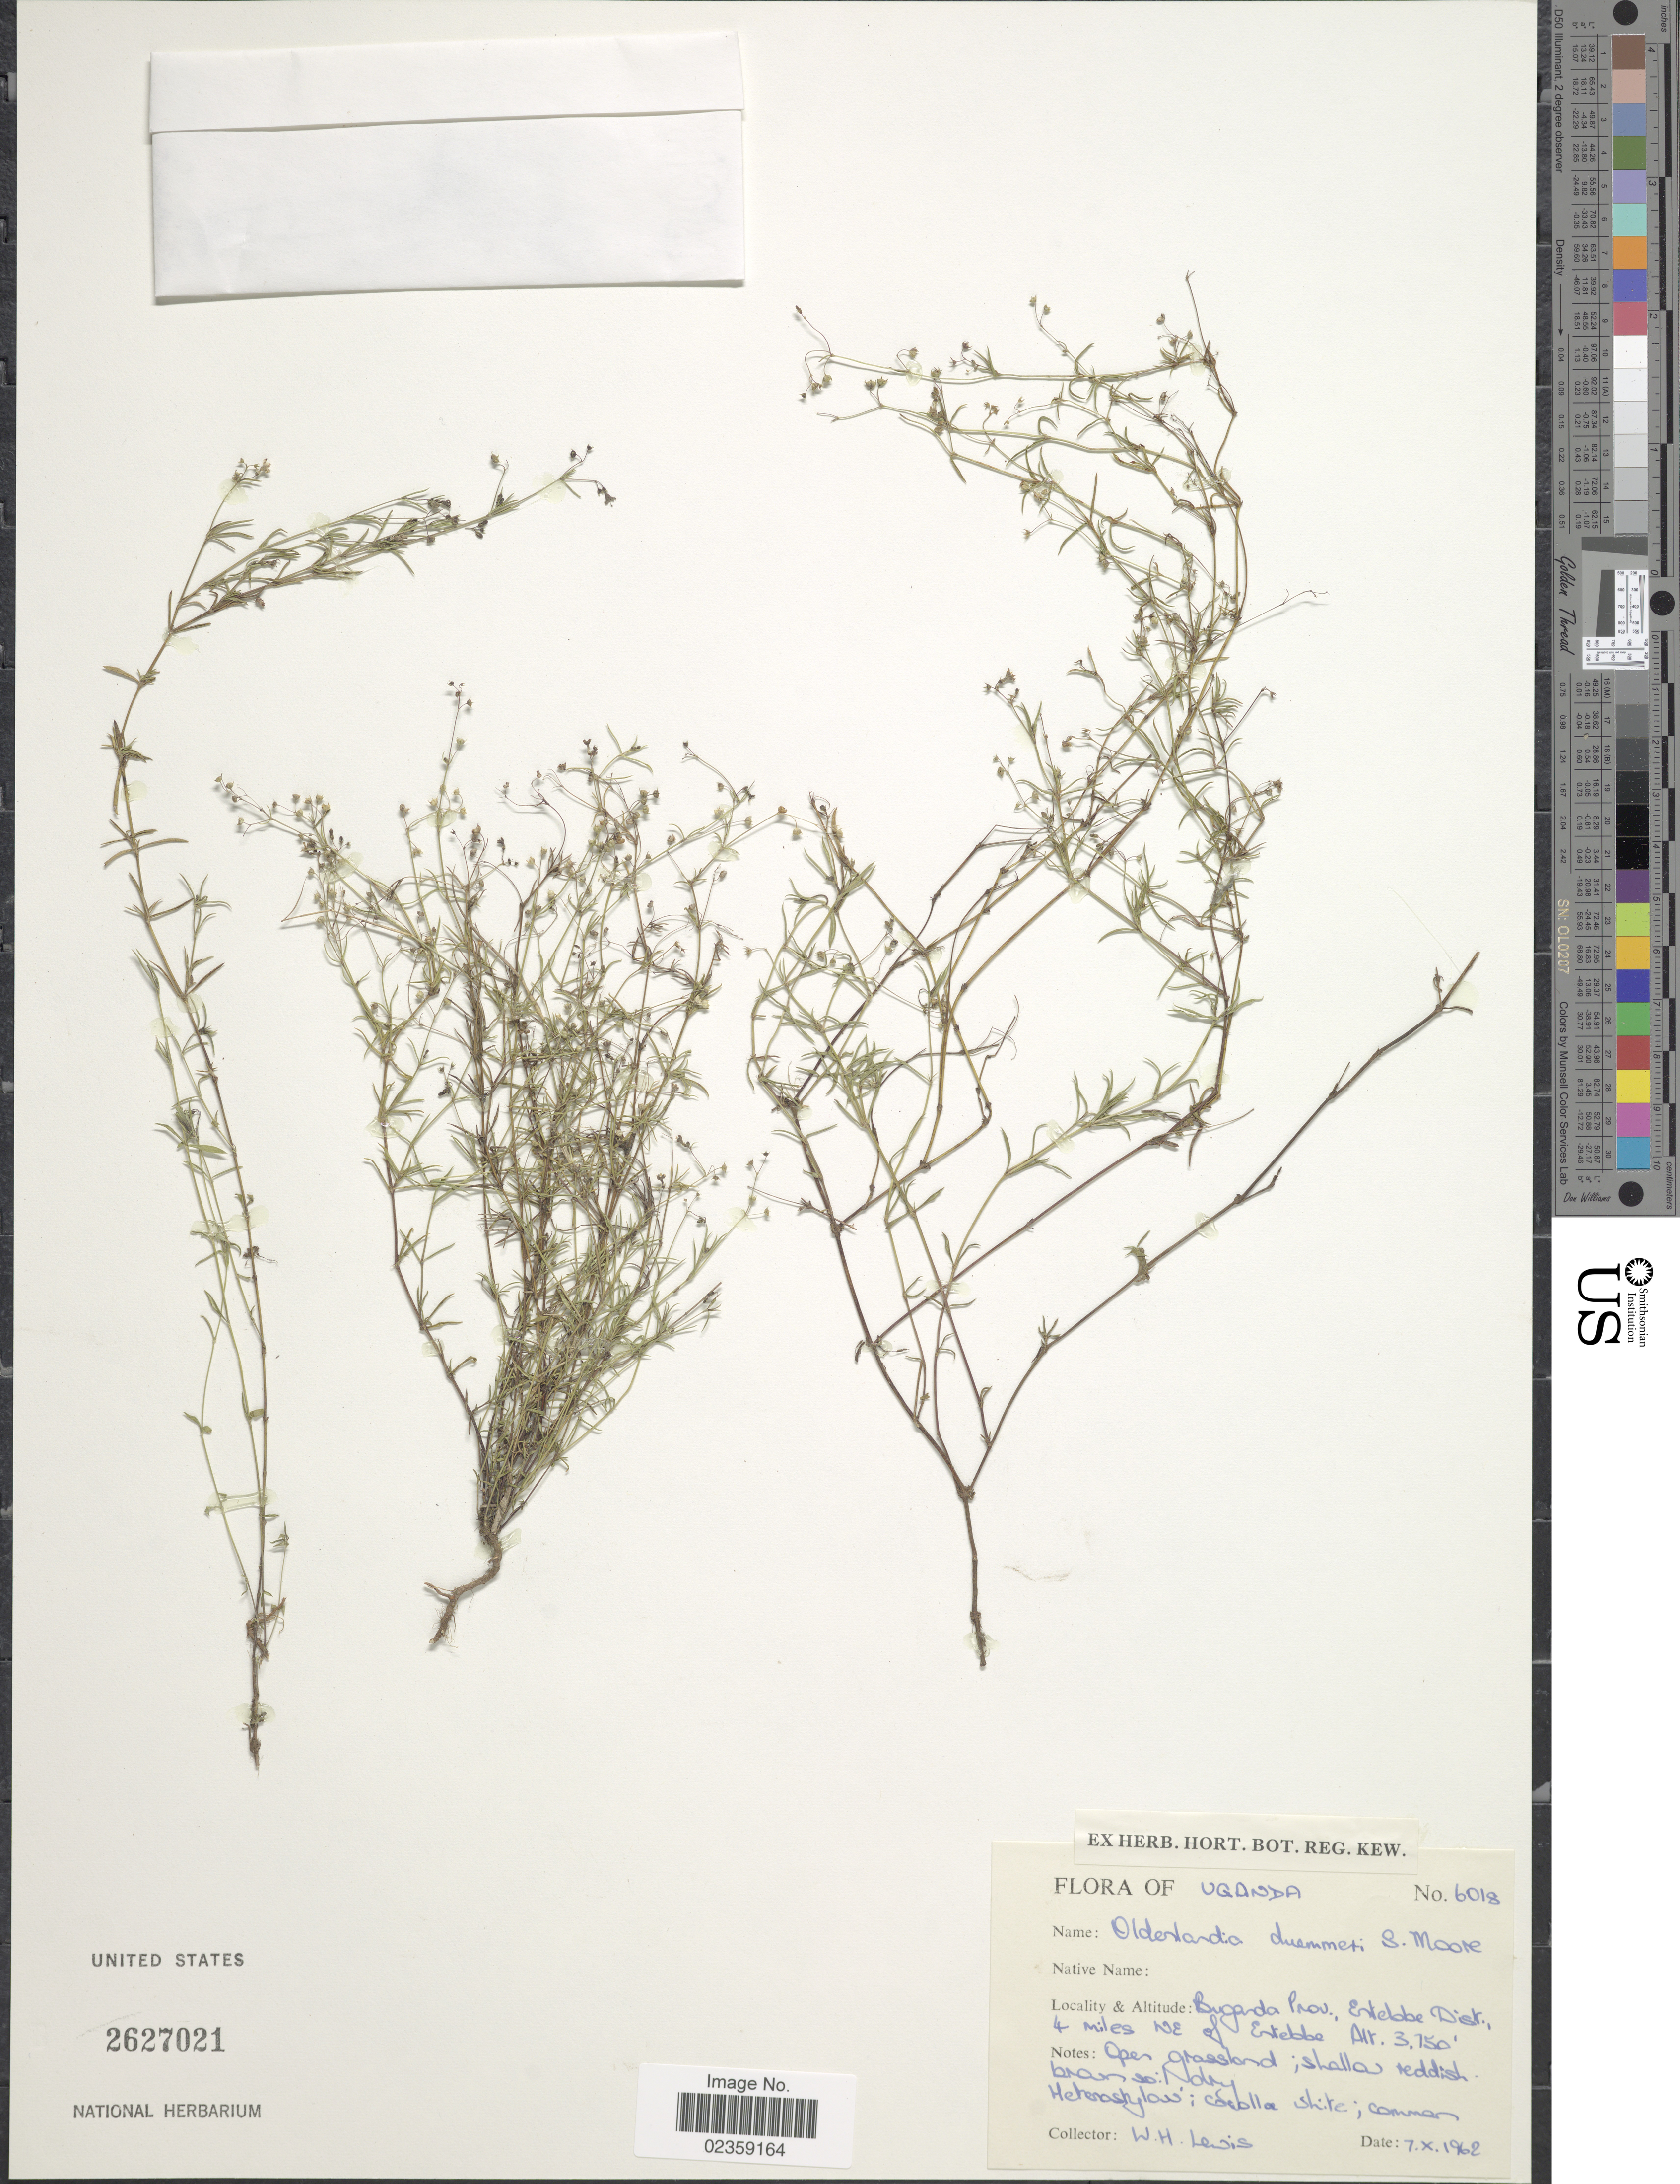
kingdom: Plantae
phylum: Tracheophyta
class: Magnoliopsida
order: Gentianales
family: Rubiaceae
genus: Oldenlandia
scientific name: Oldenlandia duemmeri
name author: S. Moore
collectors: W. H. Lewis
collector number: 6018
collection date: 1962-10-07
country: Uganda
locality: Bugada Prov., Estebbe Dist., 4 miles NE of Estebbe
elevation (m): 1143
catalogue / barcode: US 2627021